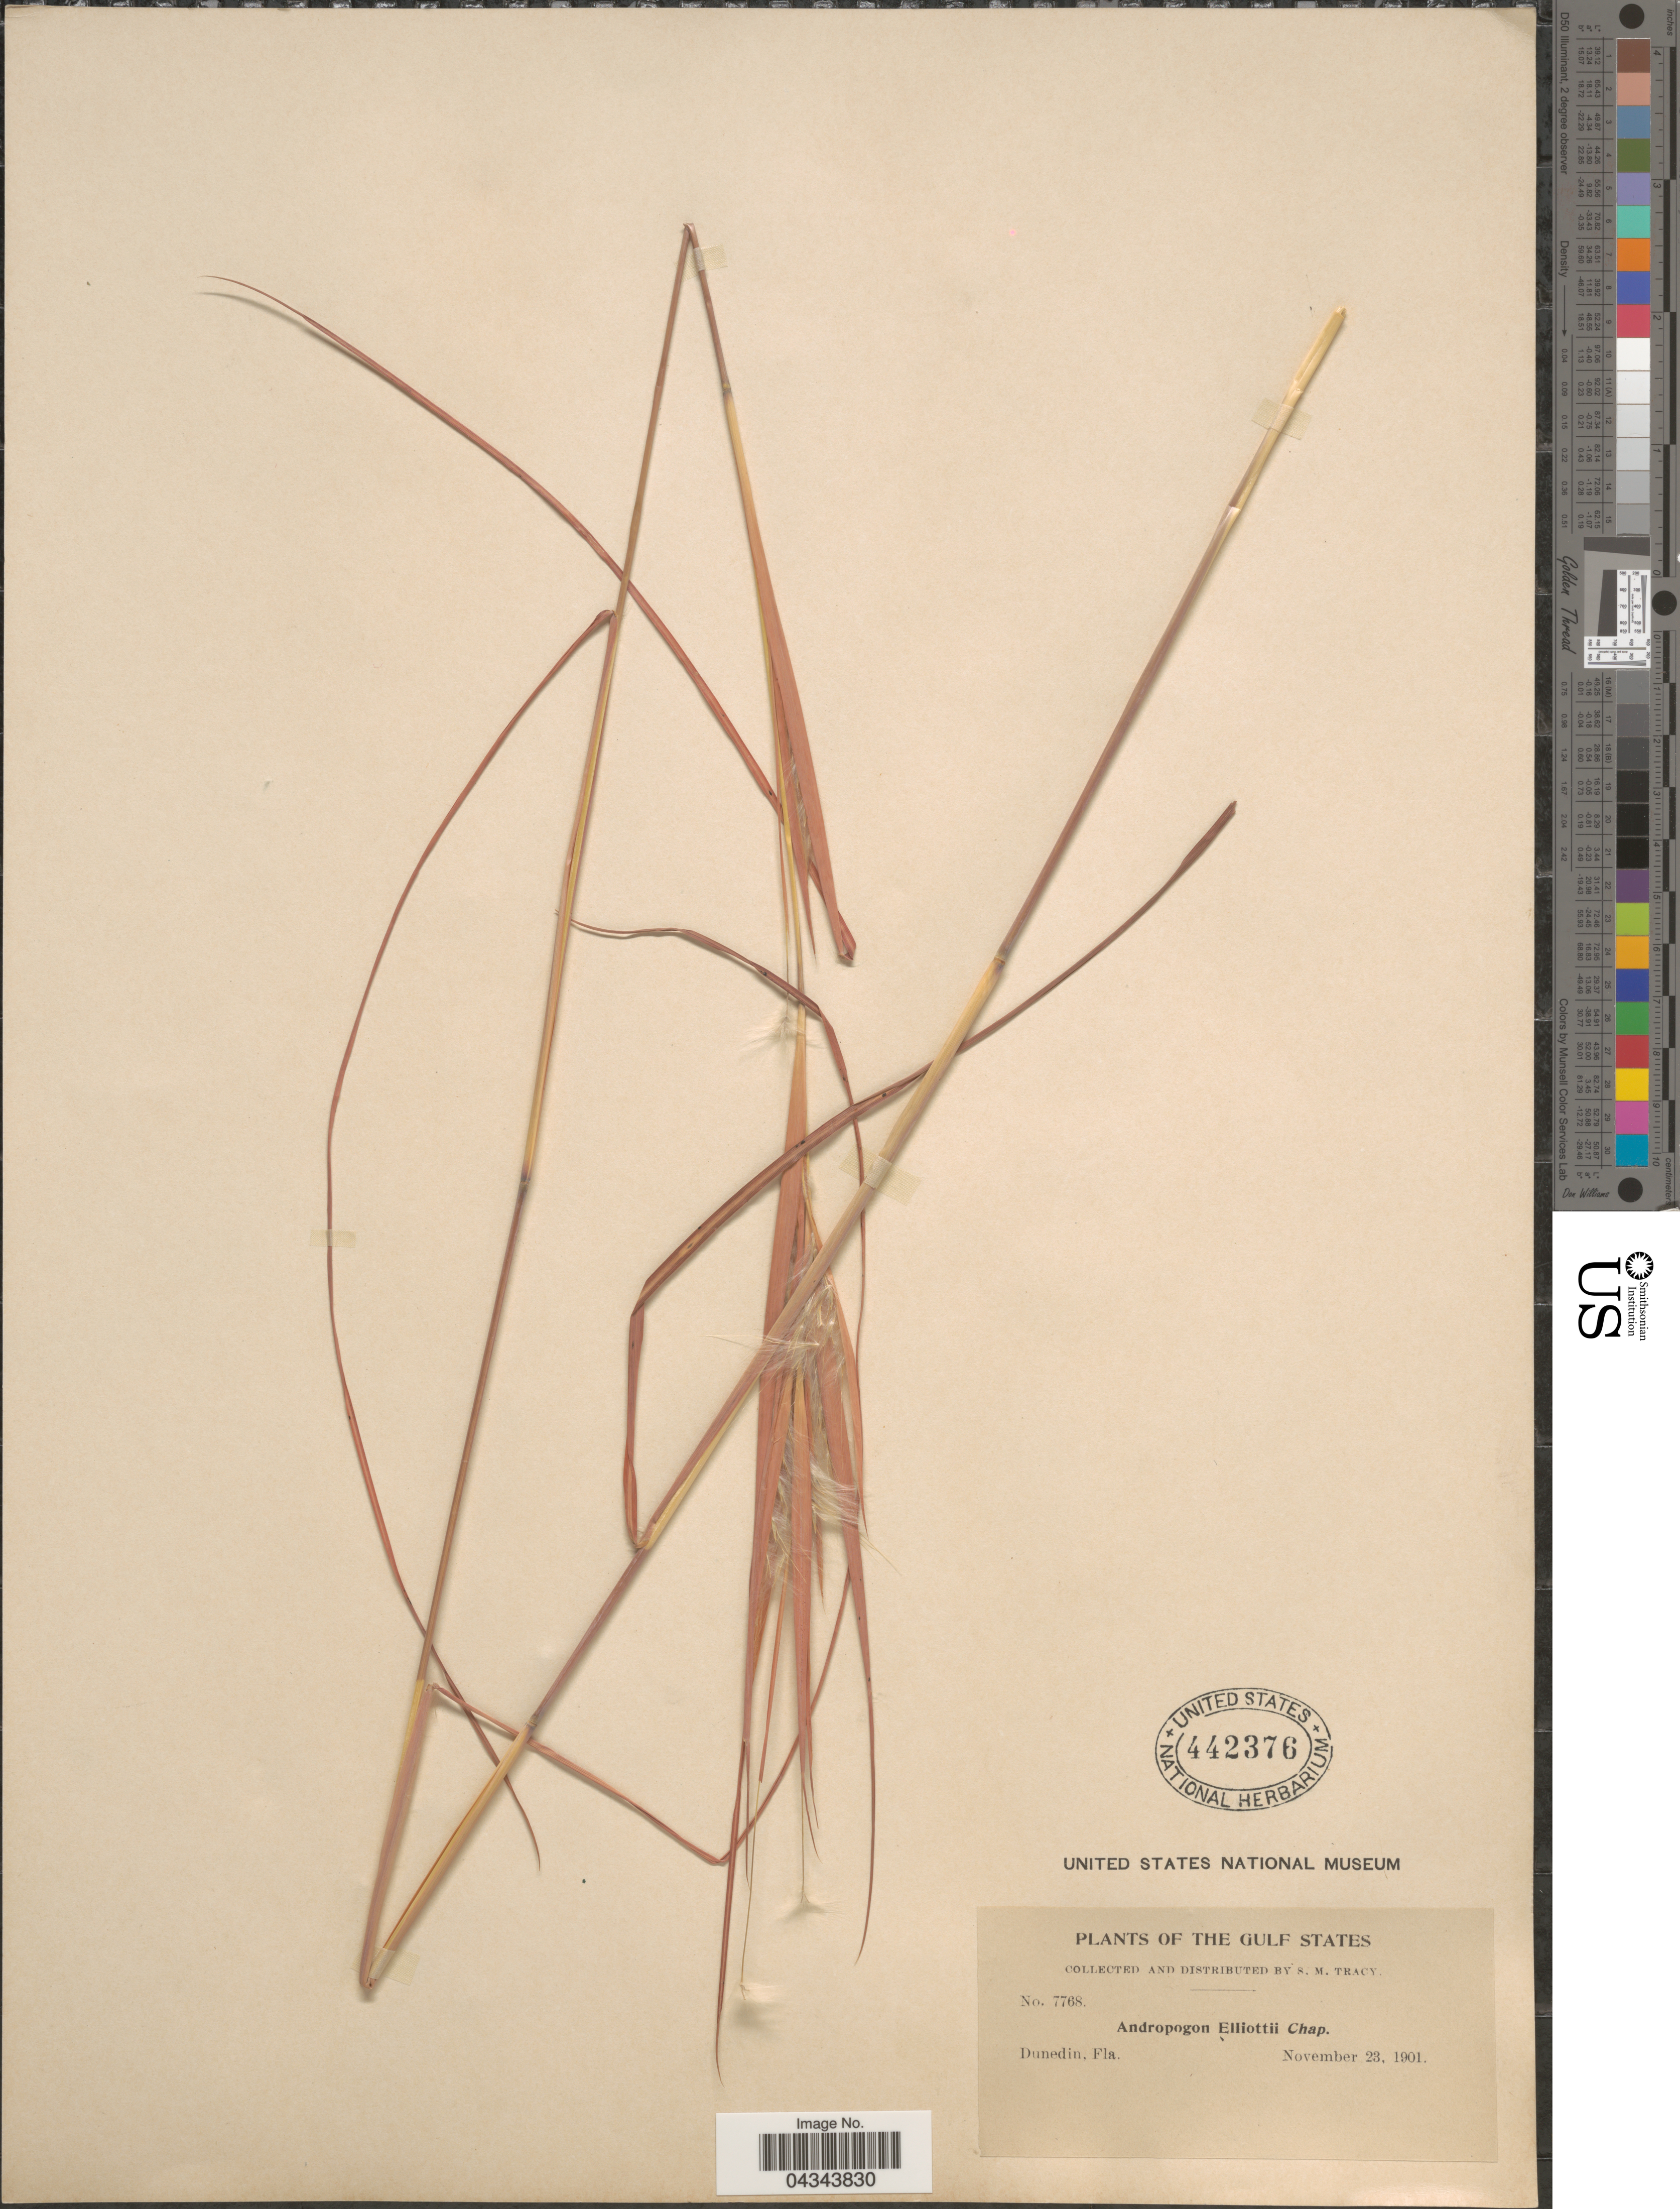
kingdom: Plantae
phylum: Tracheophyta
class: Liliopsida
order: Poales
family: Poaceae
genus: Andropogon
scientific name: Andropogon ternarius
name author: Michx.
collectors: S. M. Tracy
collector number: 7768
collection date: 1901-11-23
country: United States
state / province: Florida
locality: The Gulf States. Dunedin.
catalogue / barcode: US 442376